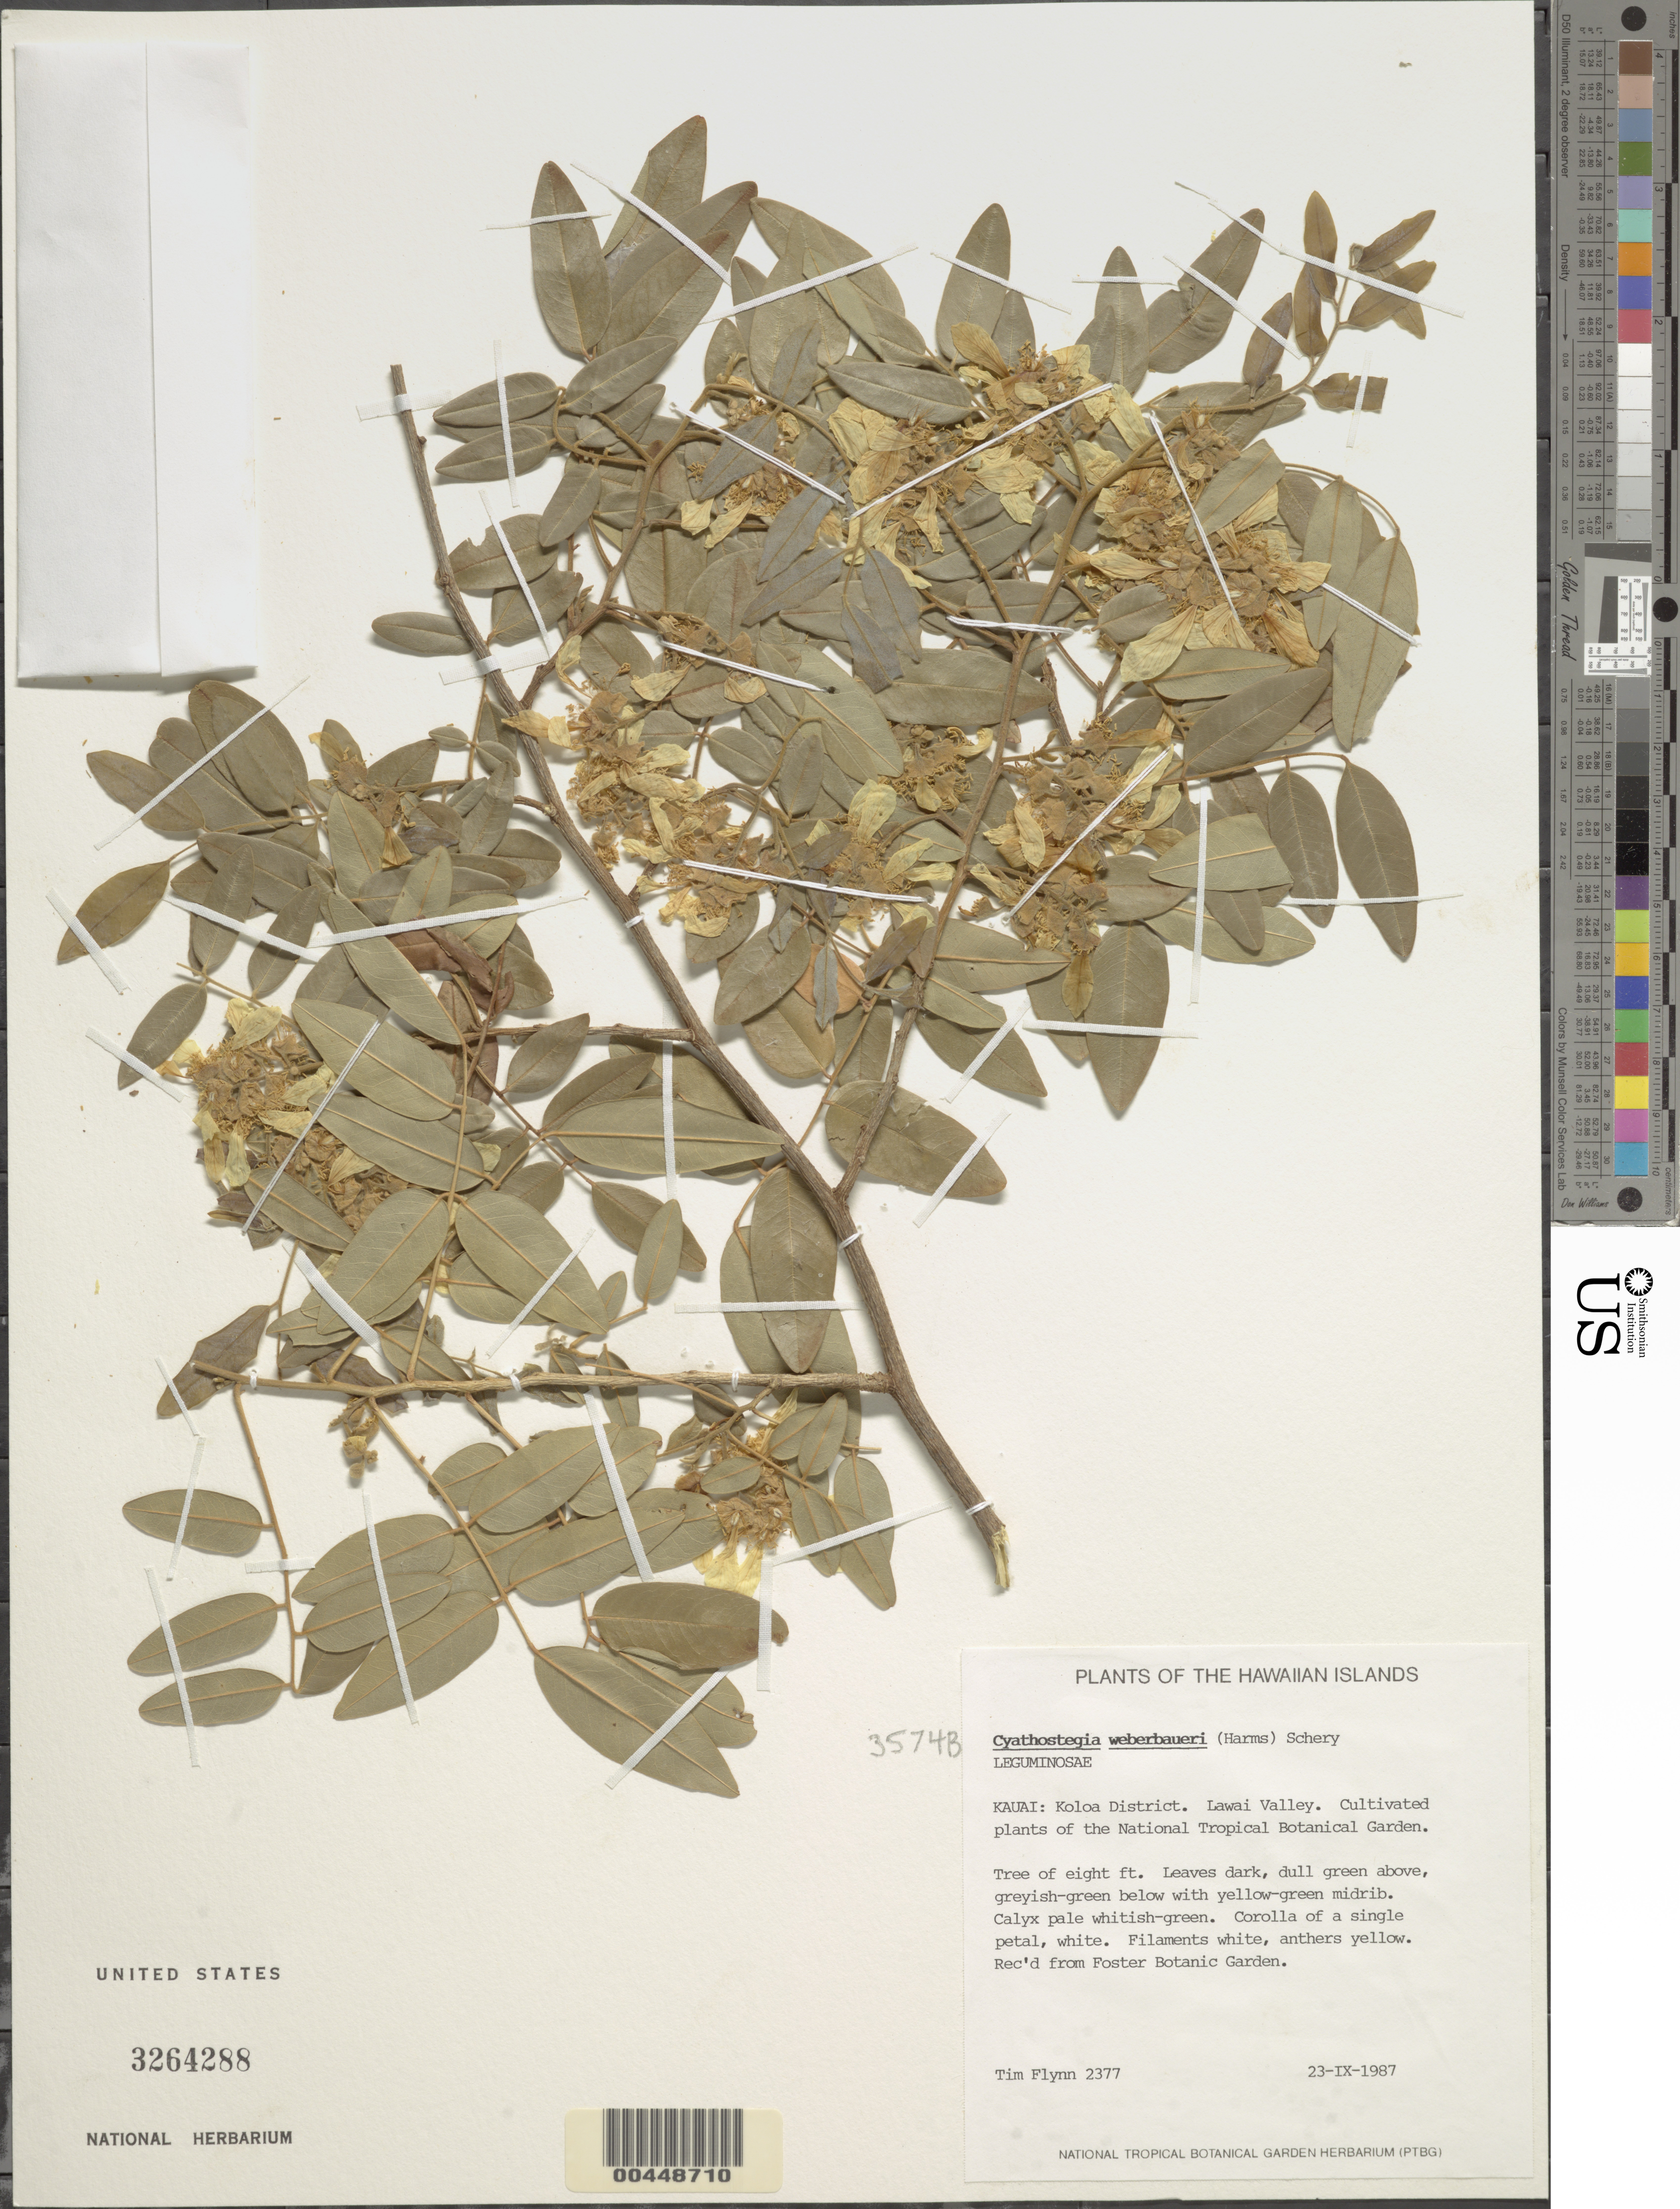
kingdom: Plantae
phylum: Tracheophyta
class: Magnoliopsida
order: Fabales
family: Fabaceae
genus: Cyathostegia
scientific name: Cyathostegia weberbaueri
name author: (Harms) Schery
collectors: T. W. Flynn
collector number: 2377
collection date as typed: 23 Sep 1987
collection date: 1987-09-23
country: United States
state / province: Hawaii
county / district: Kauai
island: Kaua'i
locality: Koloa Dist., Lawai Valley, National Tropical Botanical Garden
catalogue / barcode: US 3264288